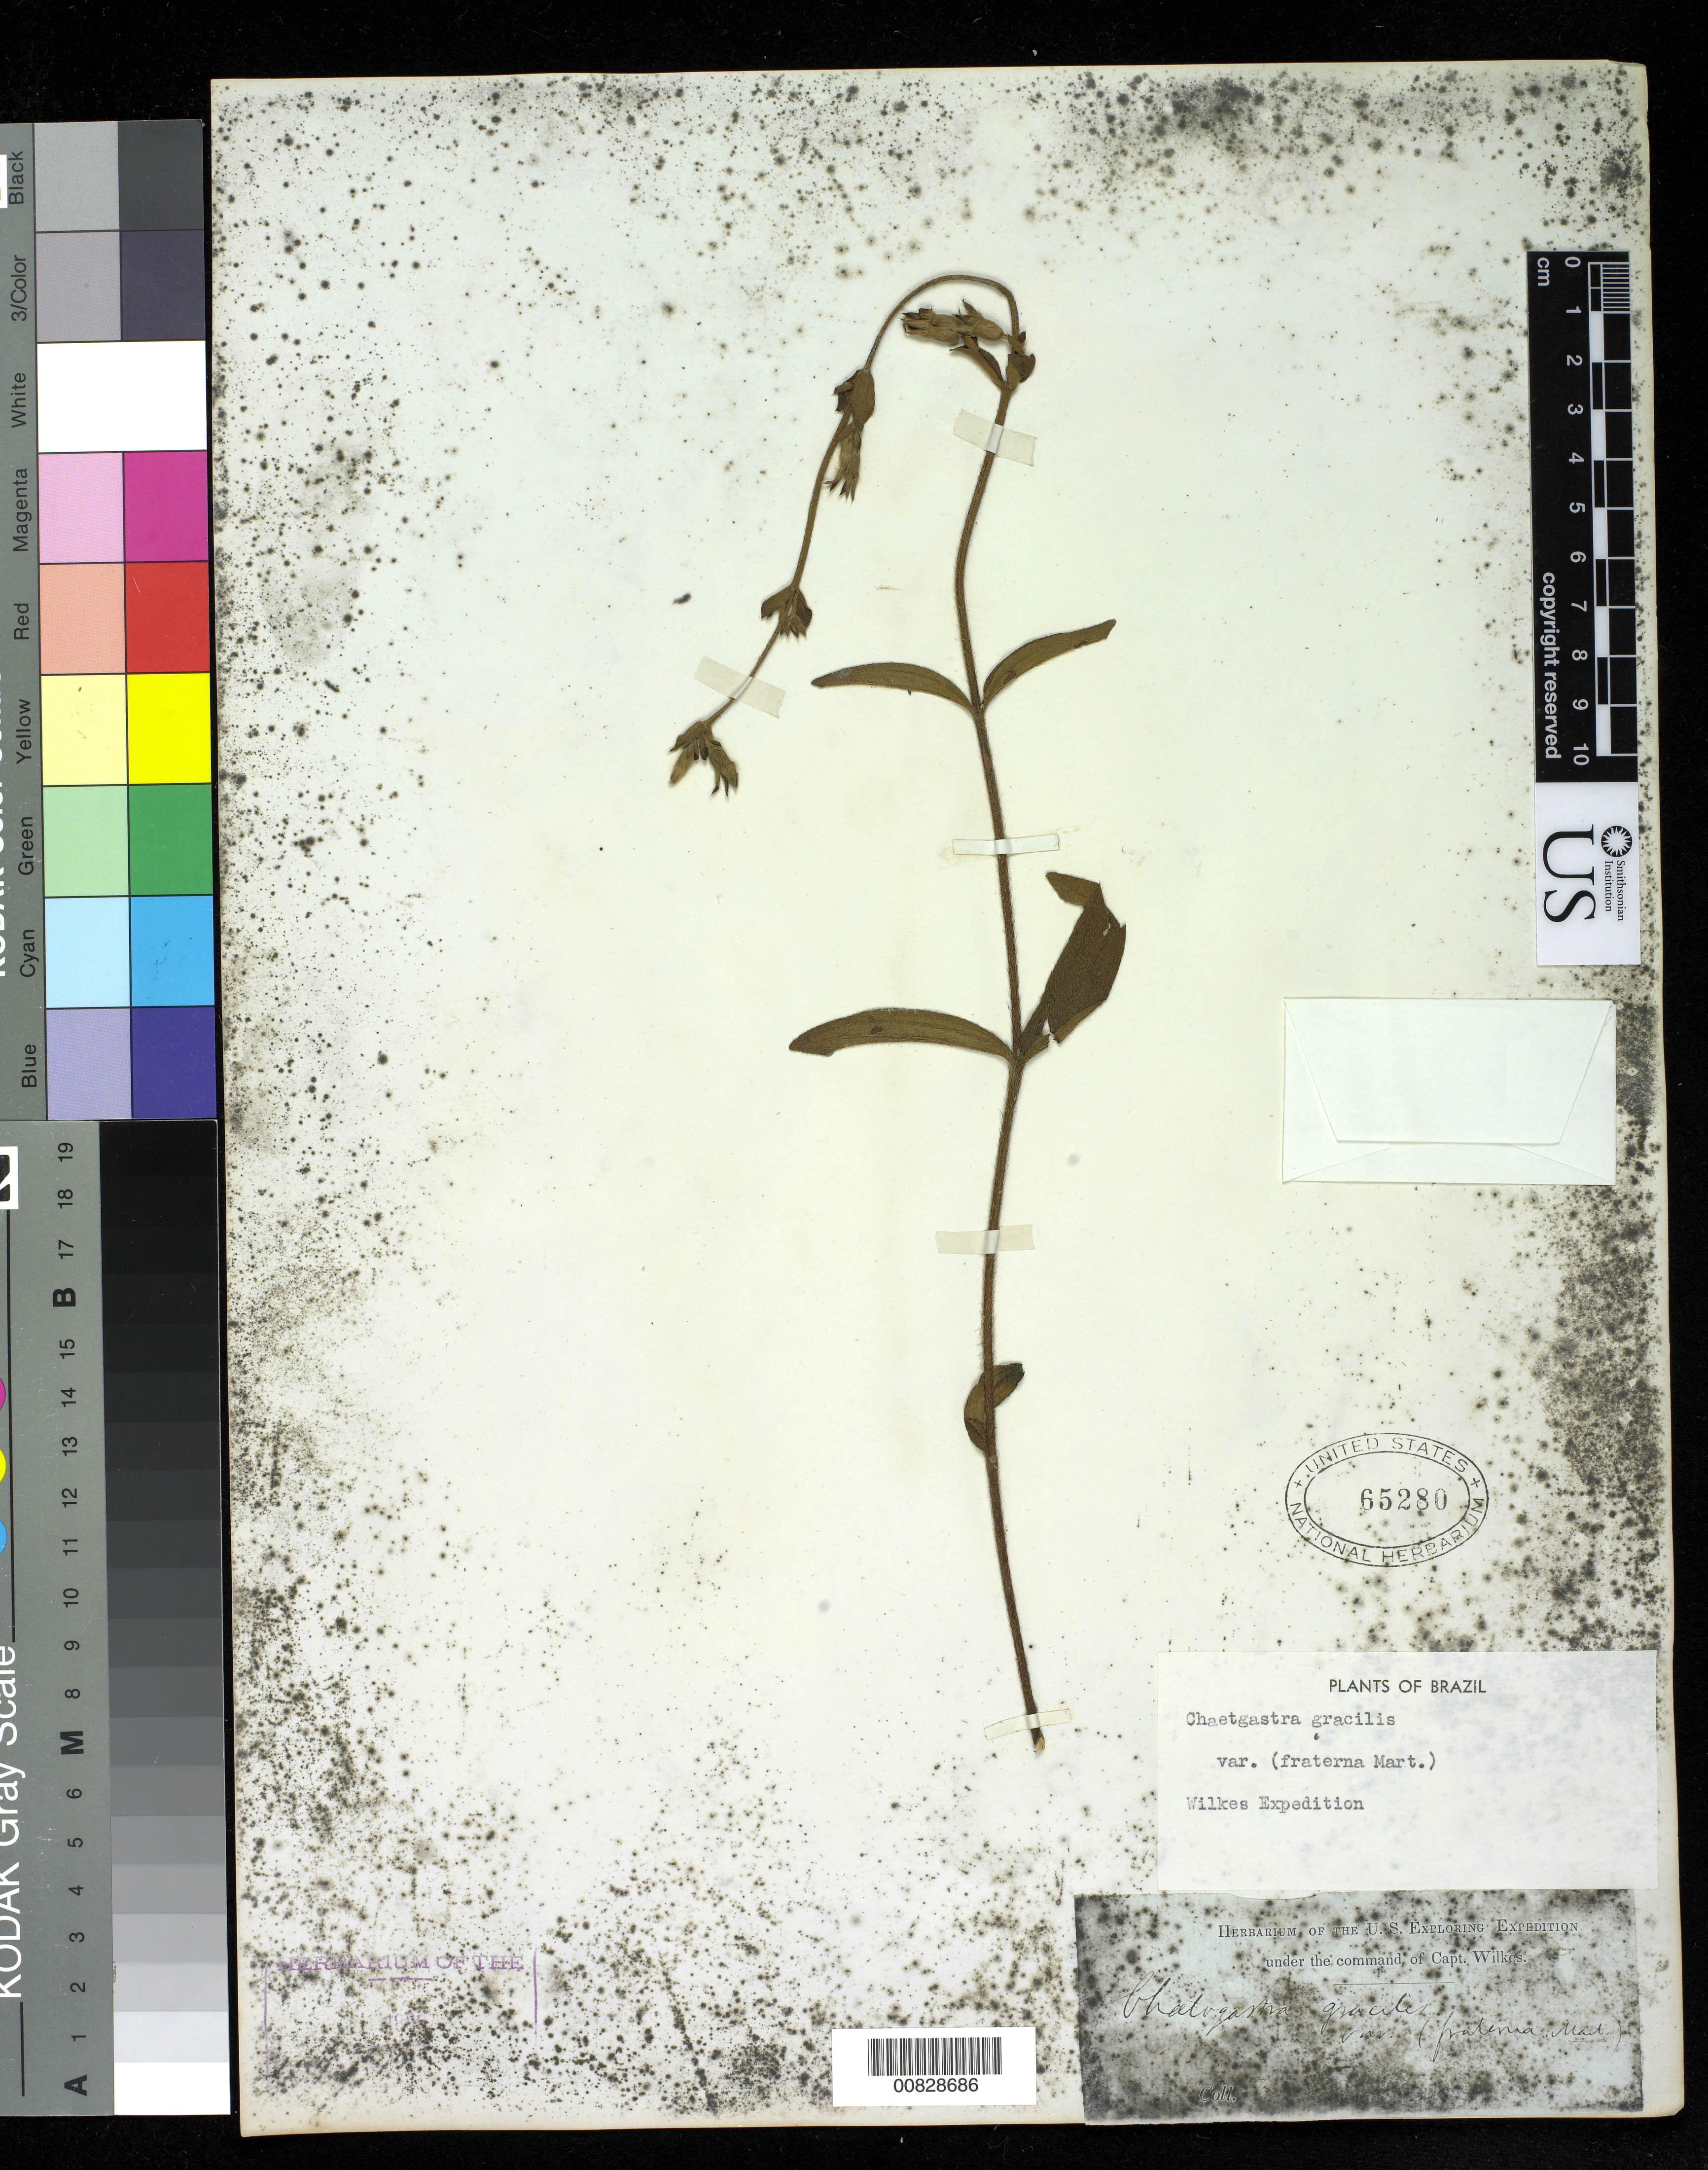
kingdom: Plantae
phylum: Tracheophyta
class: Magnoliopsida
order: Myrtales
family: Melastomataceae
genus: Chaetogastra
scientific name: Chaetogastra gracilis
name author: (Bonpl.) DC.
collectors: Wilkes Explor. Exped.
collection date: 1838/1842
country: Brazil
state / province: Rio de Janeiro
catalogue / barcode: US 65280